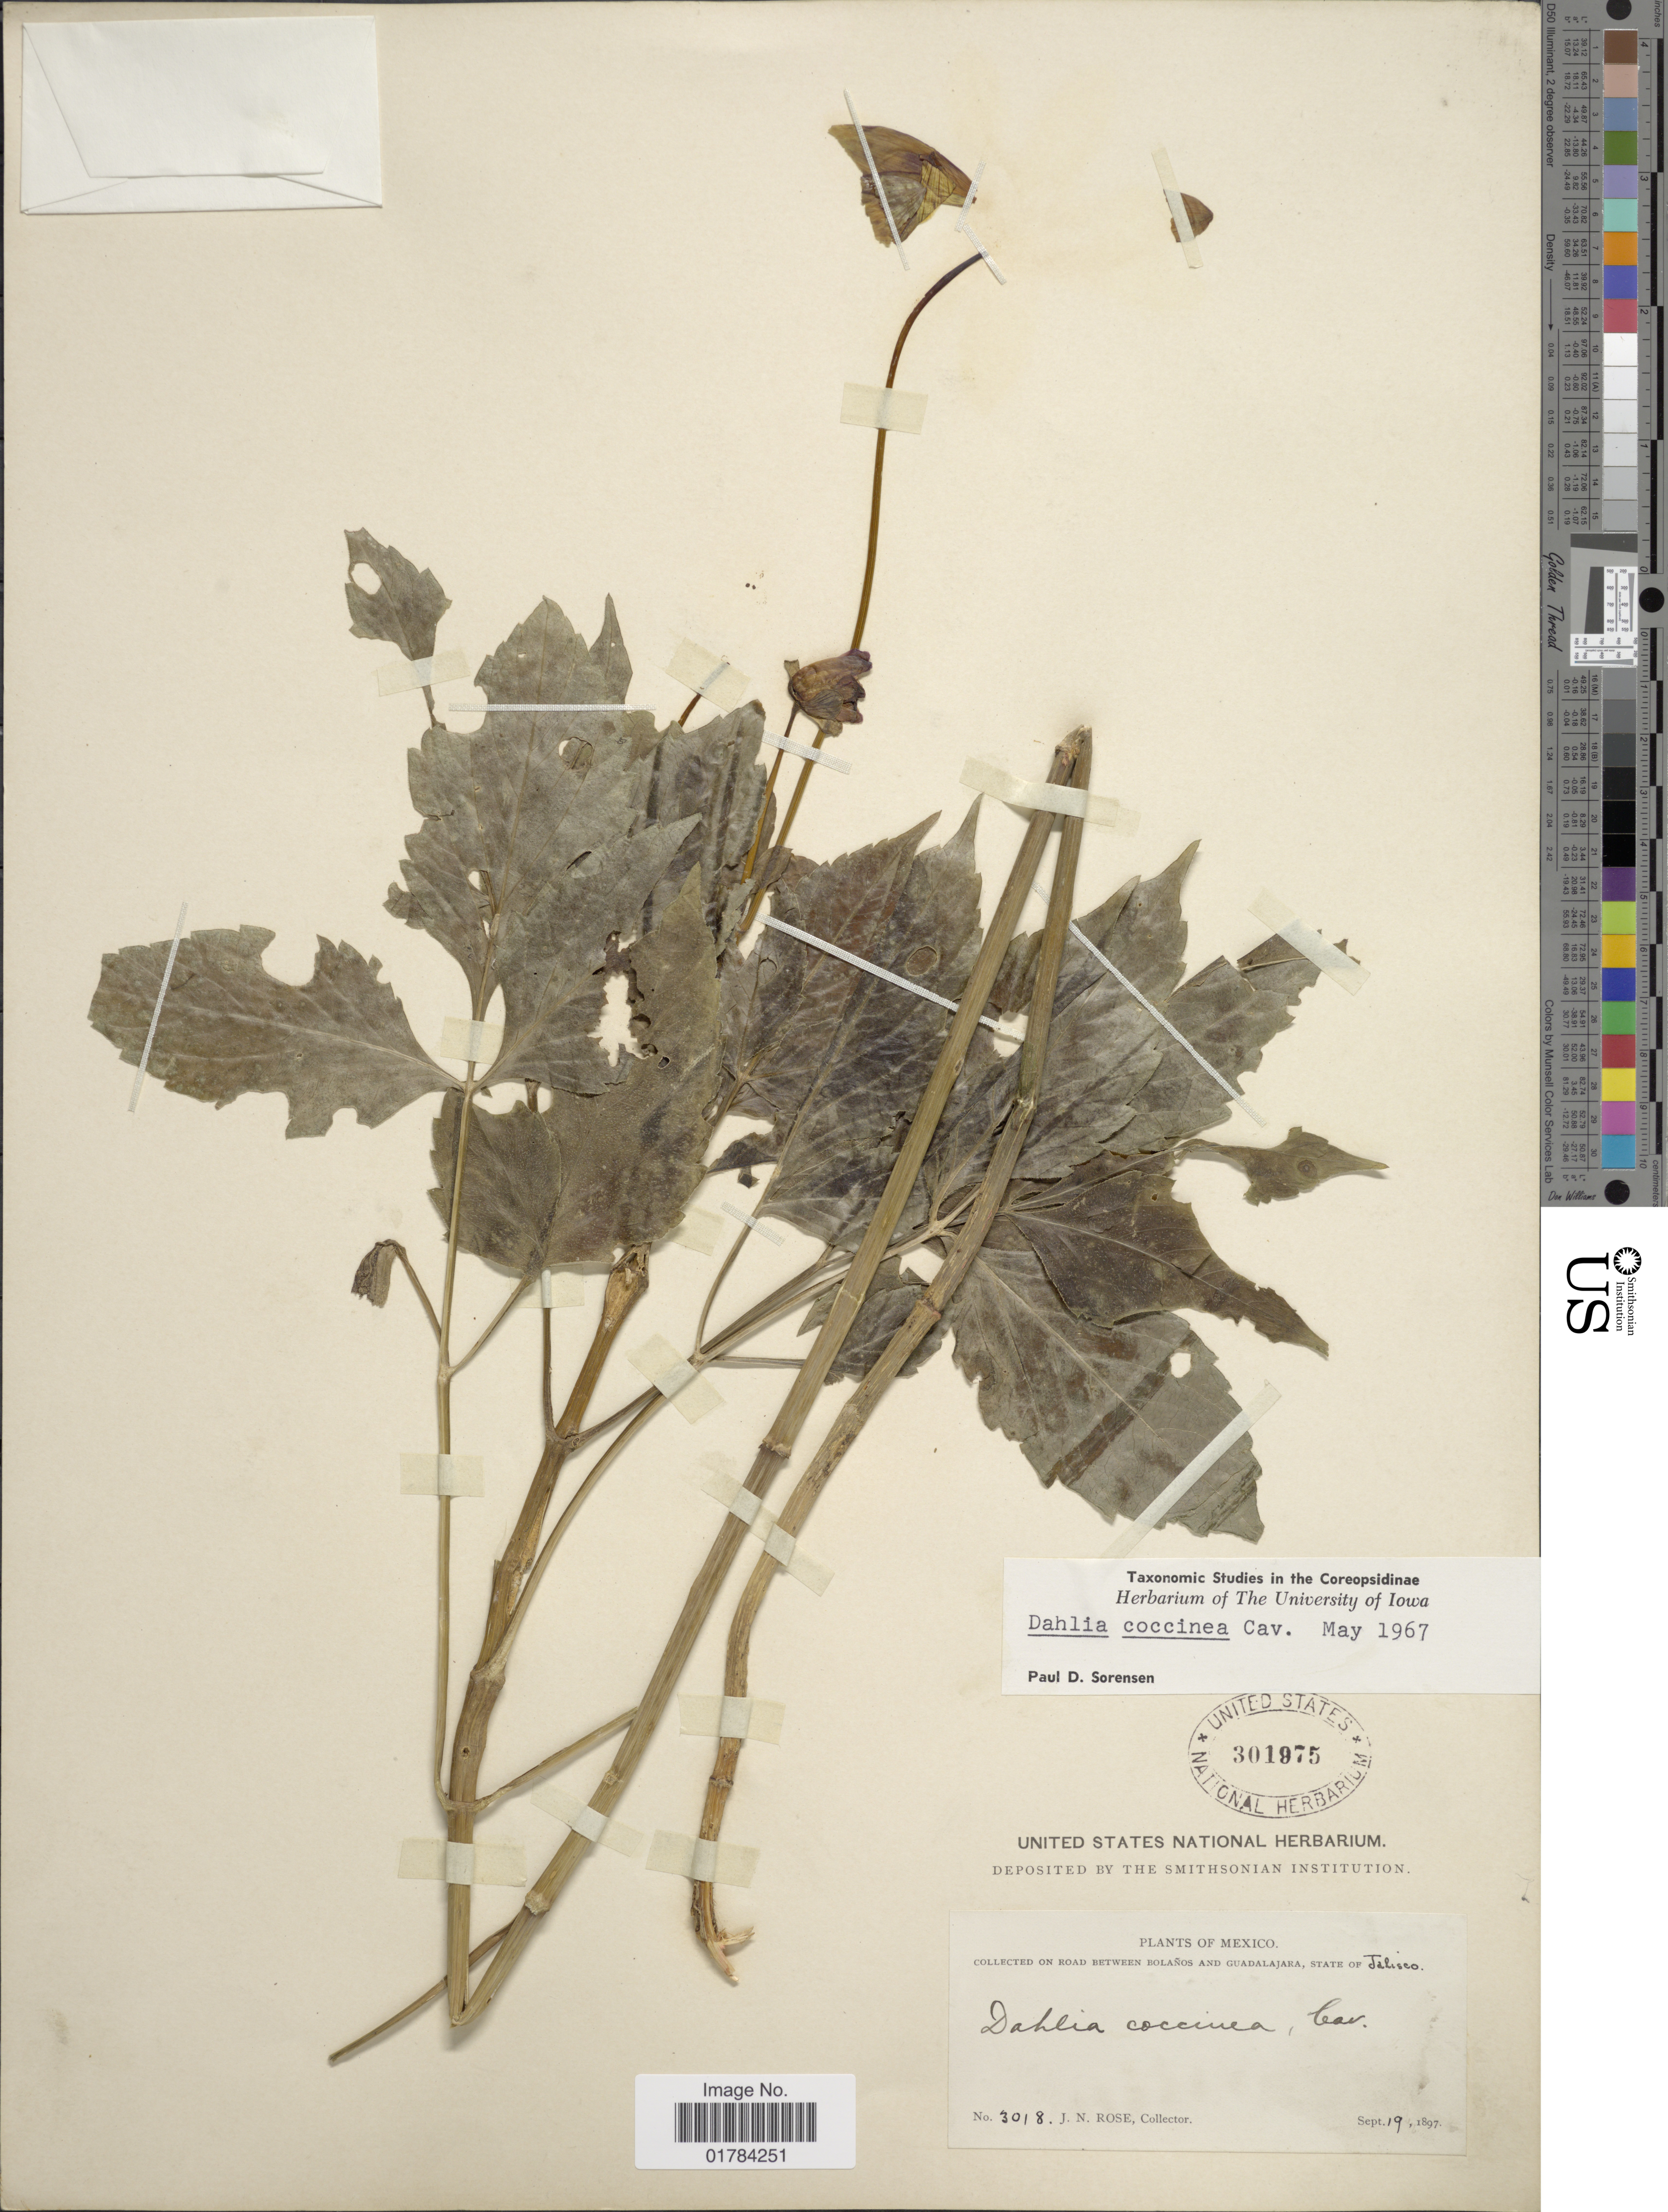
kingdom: Plantae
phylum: Tracheophyta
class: Magnoliopsida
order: Asterales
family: Asteraceae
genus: Dahlia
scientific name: Dahlia coccinea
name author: Cav.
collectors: J. N. Rose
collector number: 3018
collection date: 1897-09-19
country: Mexico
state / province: Jalisco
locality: Road between Bolanos and Guadalajara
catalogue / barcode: US 301975